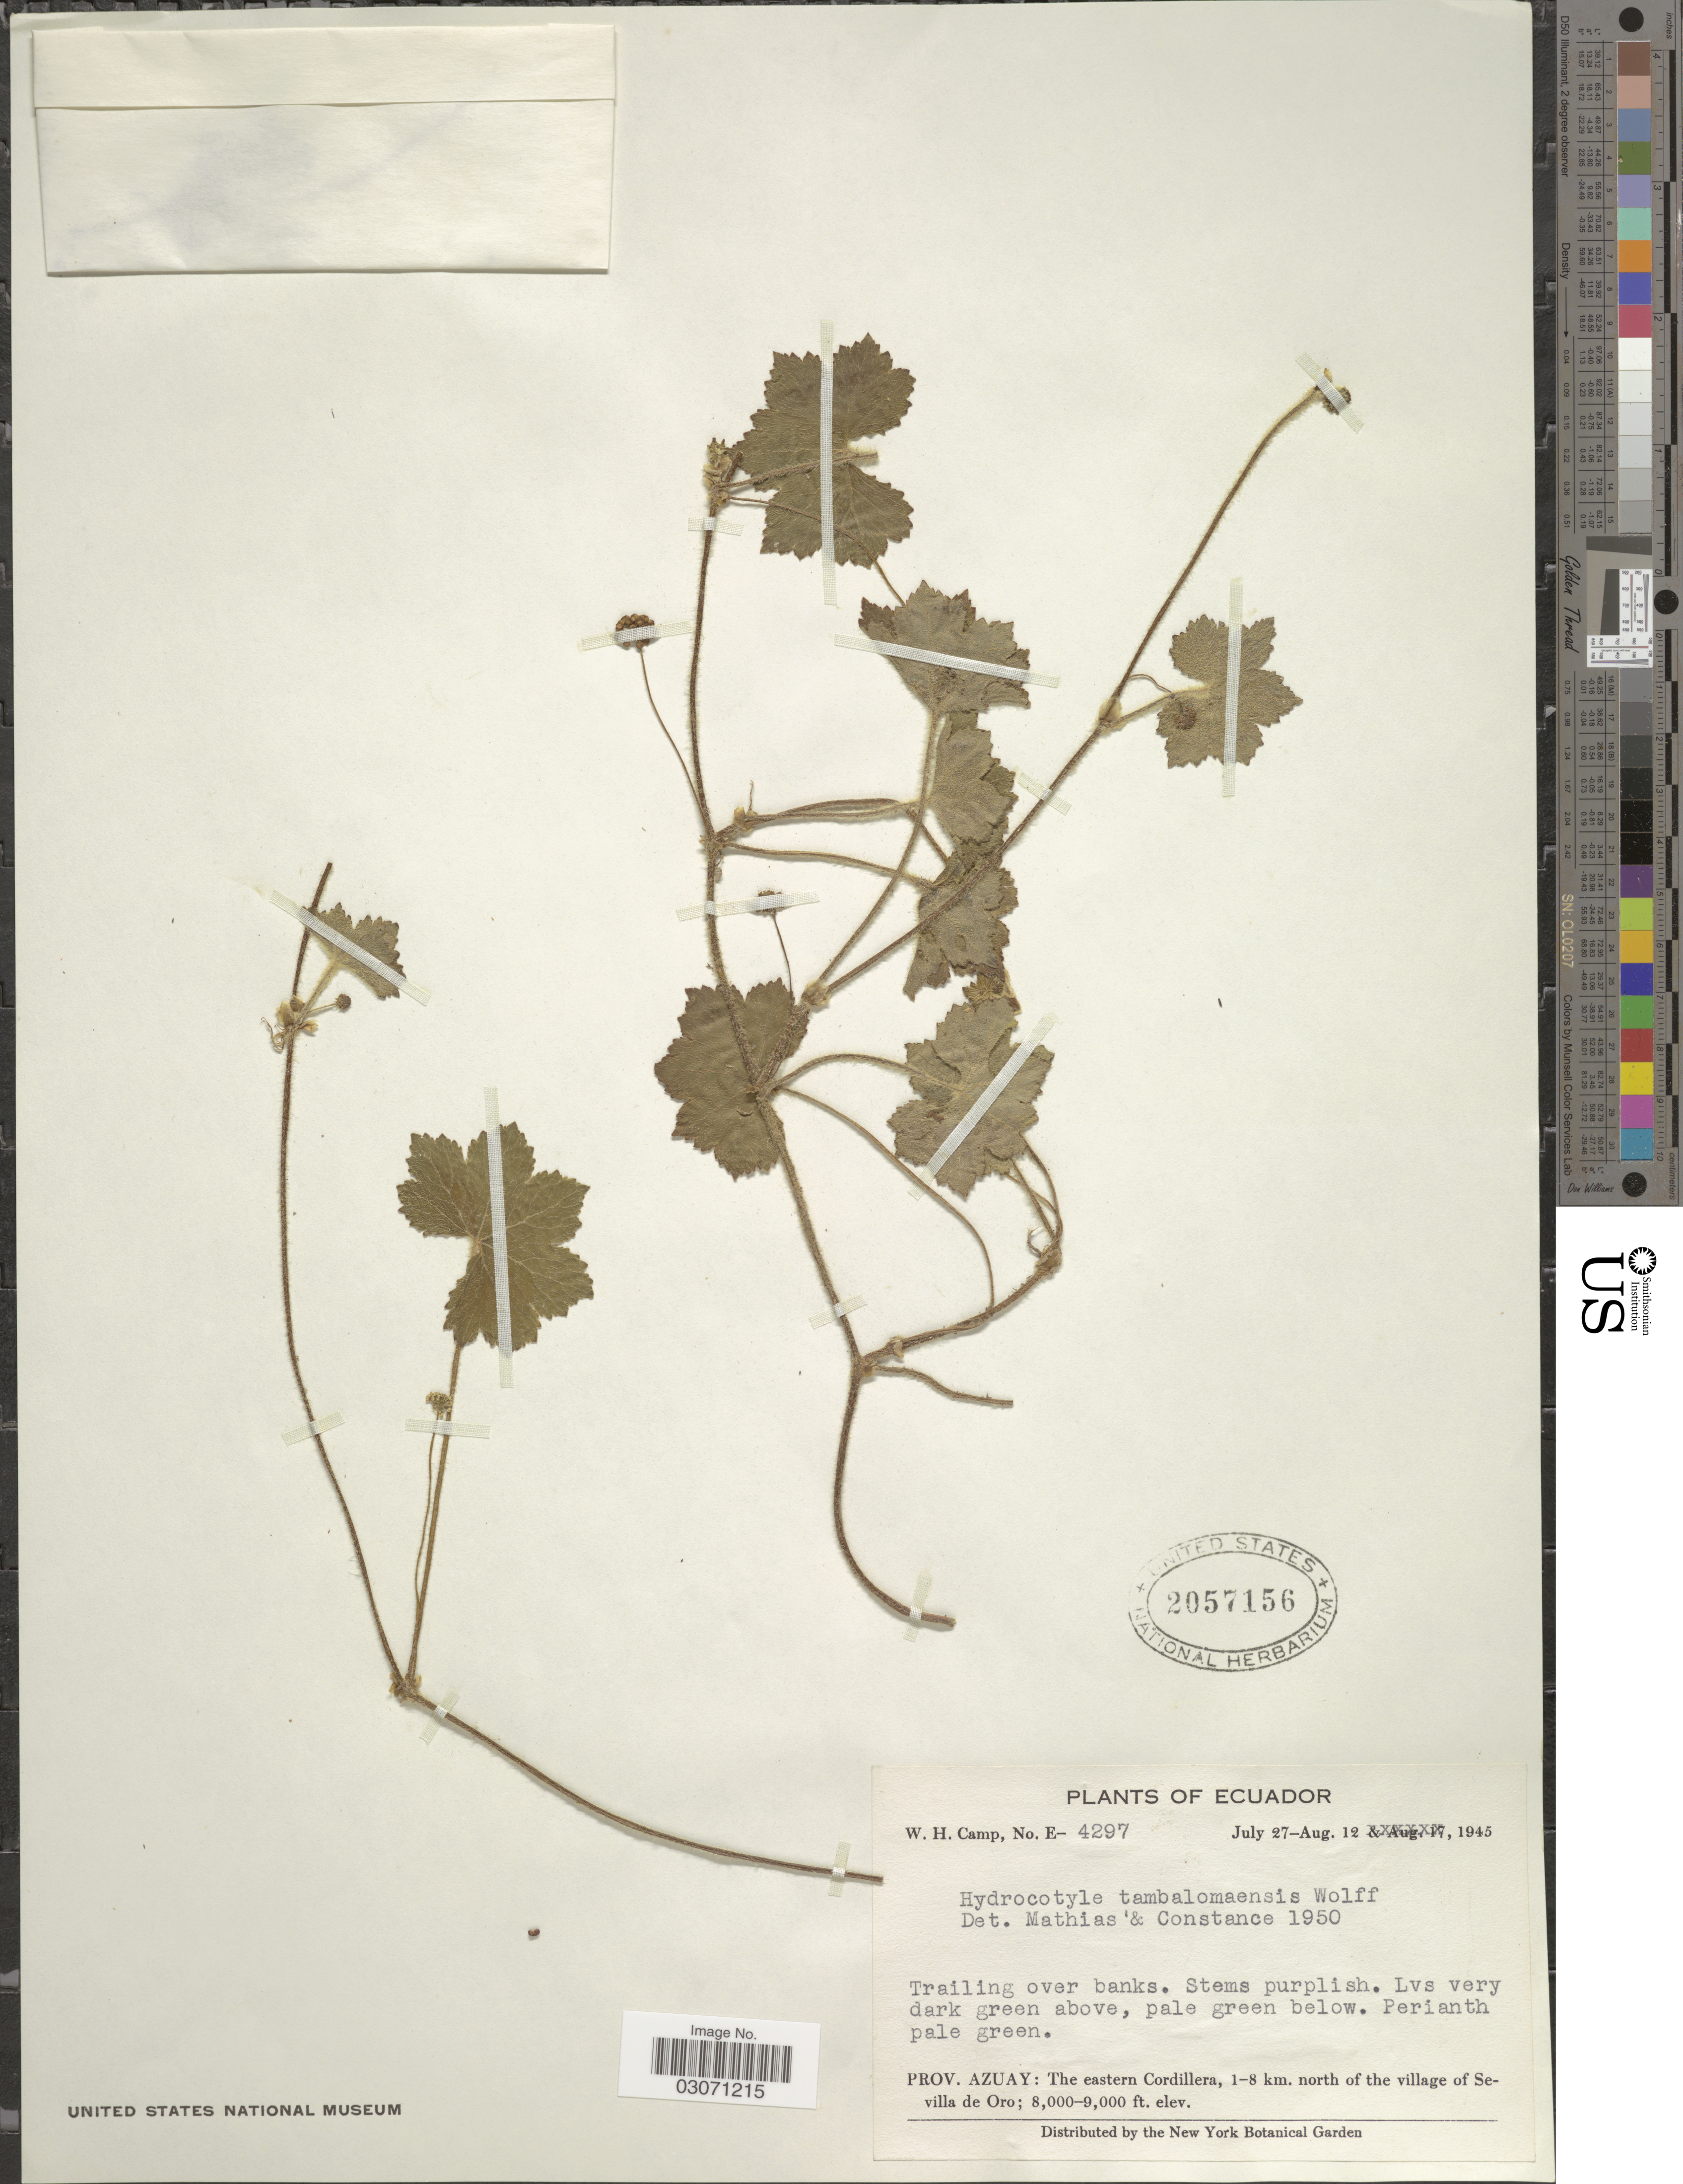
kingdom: Plantae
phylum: Tracheophyta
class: Magnoliopsida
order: Apiales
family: Araliaceae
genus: Hydrocotyle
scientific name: Hydrocotyle tambalomaensis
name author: H. Wolff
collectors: W. H. Camp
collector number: E-4297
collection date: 1945-07-27/1945-08-12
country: Ecuador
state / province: Azuay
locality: Trailing over banks. The eastern Cordillera, 1-8 km. north of the village of Sevilla de Oro.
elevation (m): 2438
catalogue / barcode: US 2057156